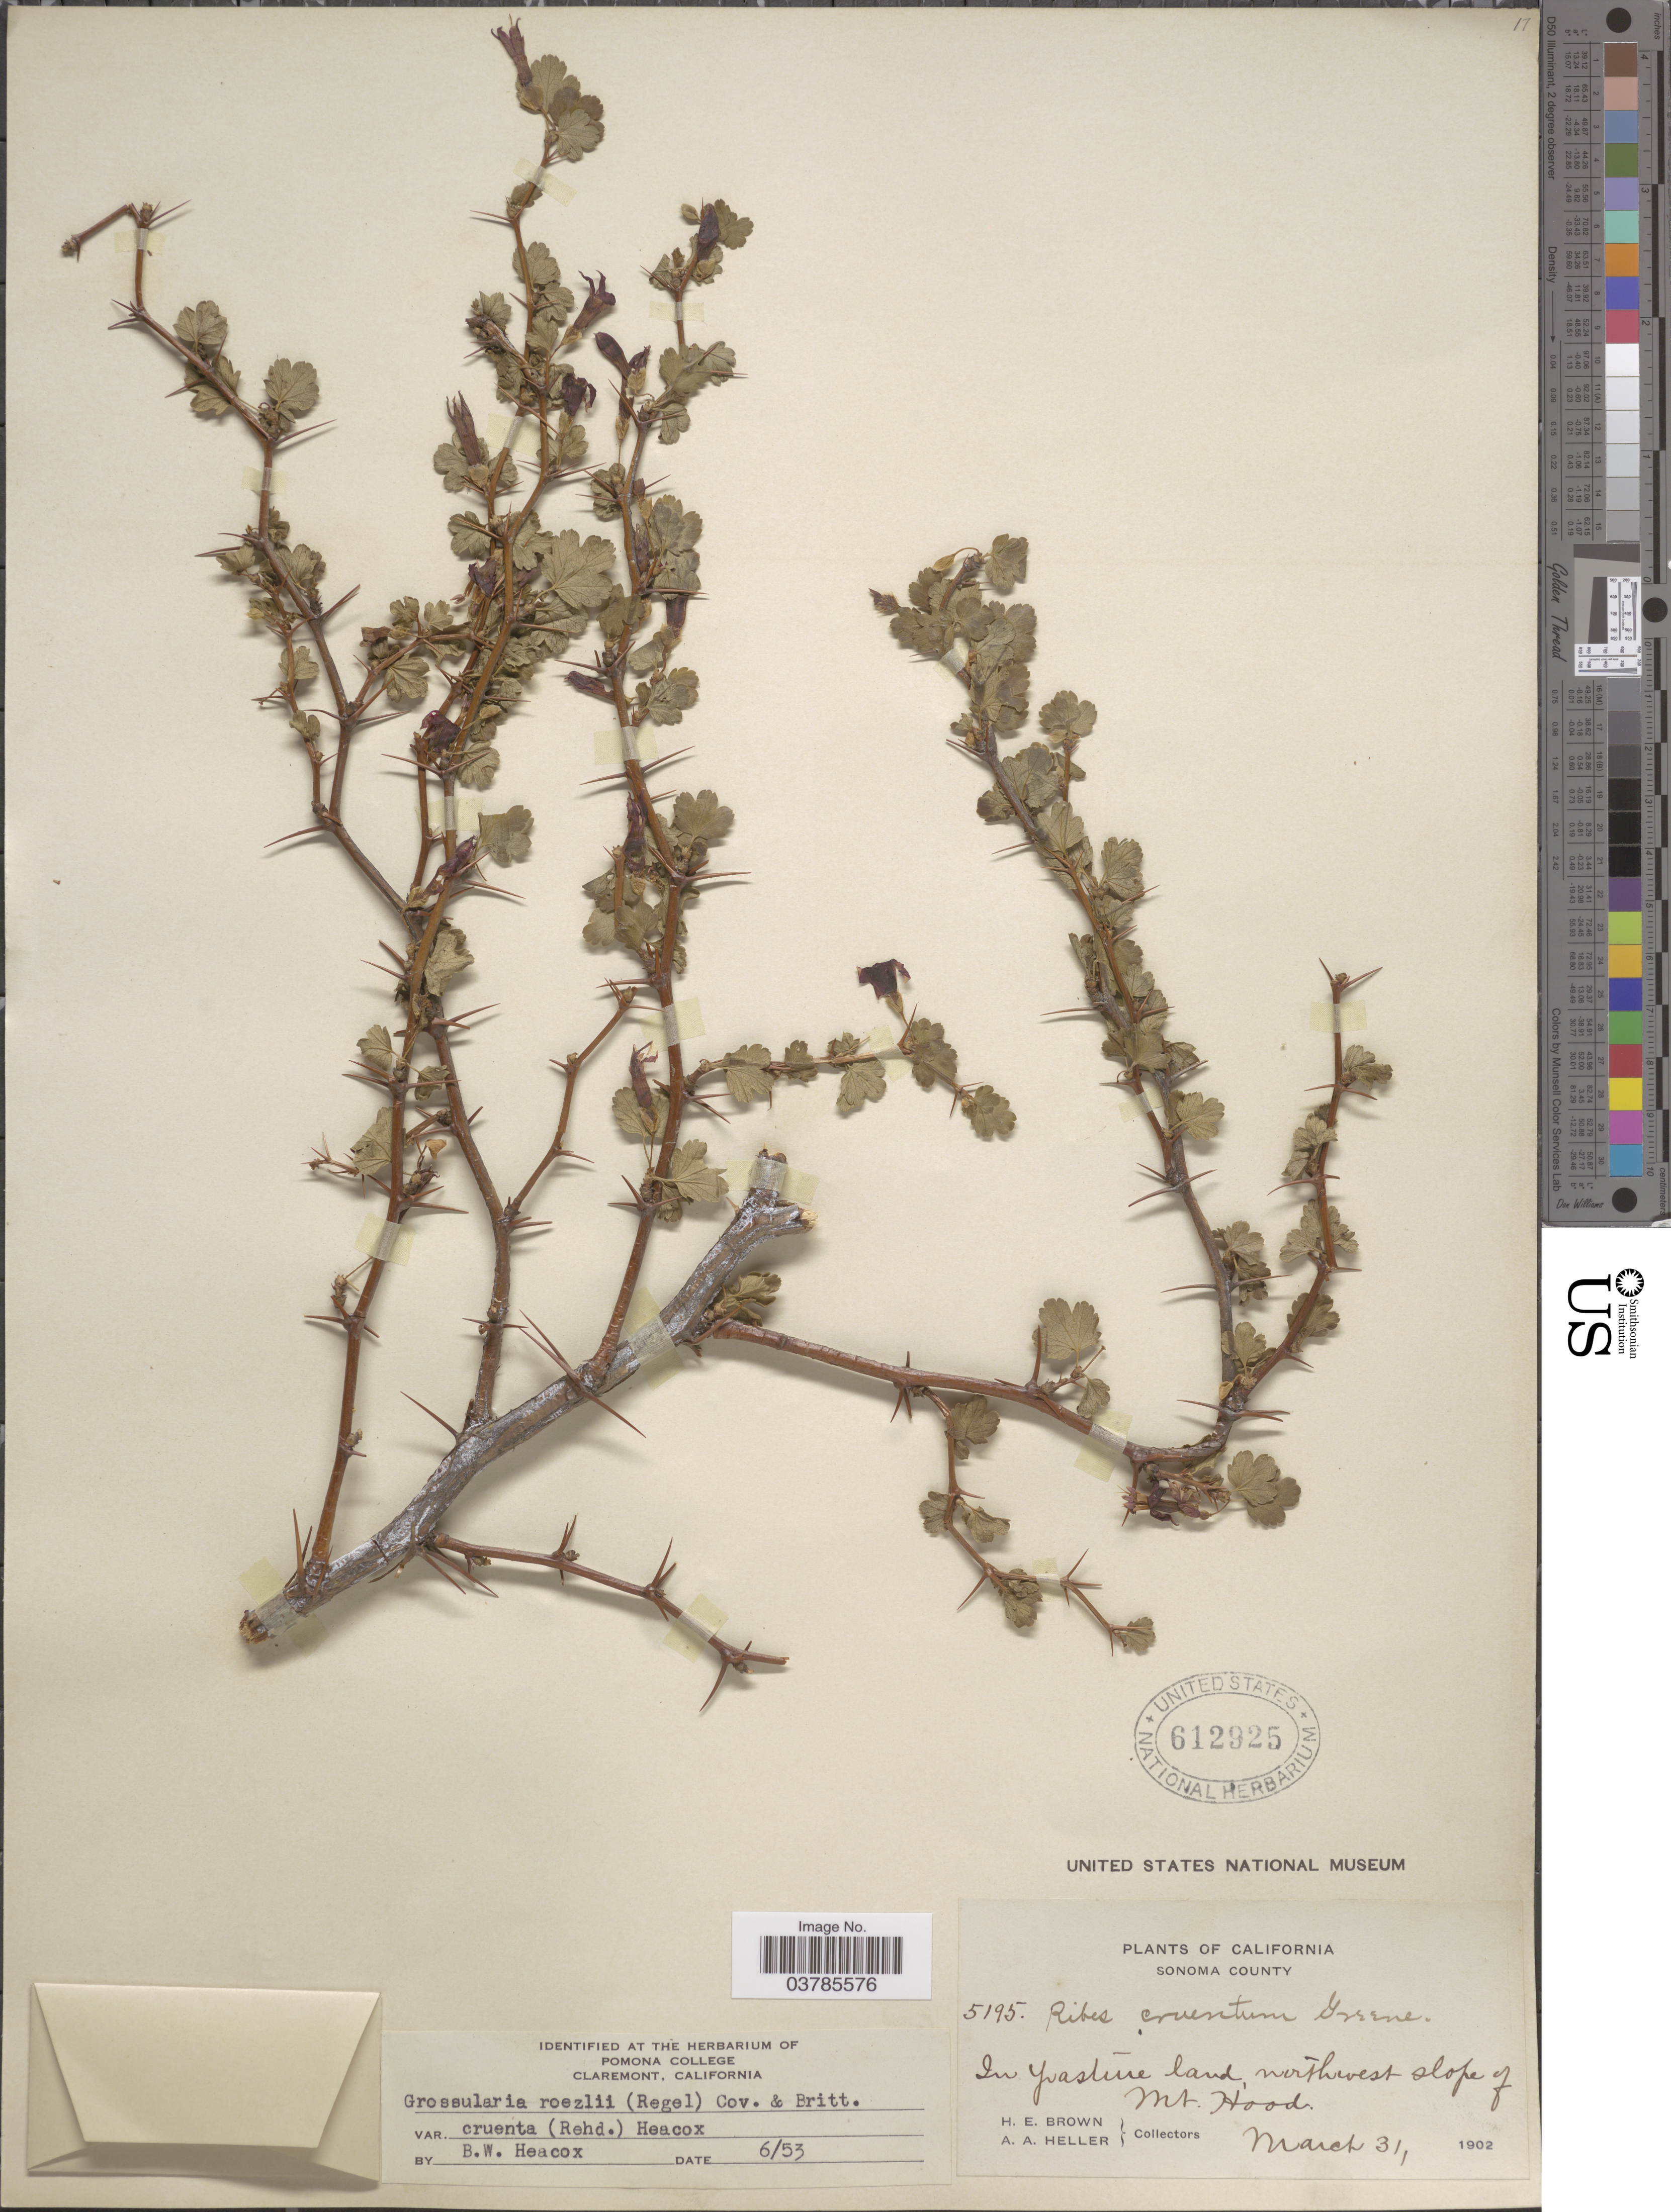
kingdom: Plantae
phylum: Tracheophyta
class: Magnoliopsida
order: Saxifragales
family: Grossulariaceae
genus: Ribes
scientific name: Ribes roezlii var. cruentum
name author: (Greene) Rehder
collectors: H. E. Brown & A. A. Heller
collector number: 5195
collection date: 1902-03-31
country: United States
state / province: California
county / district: Sonoma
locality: Sonoma County. In Yvastine* land, northwest slope of Mt. Hood.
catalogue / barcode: US 612925